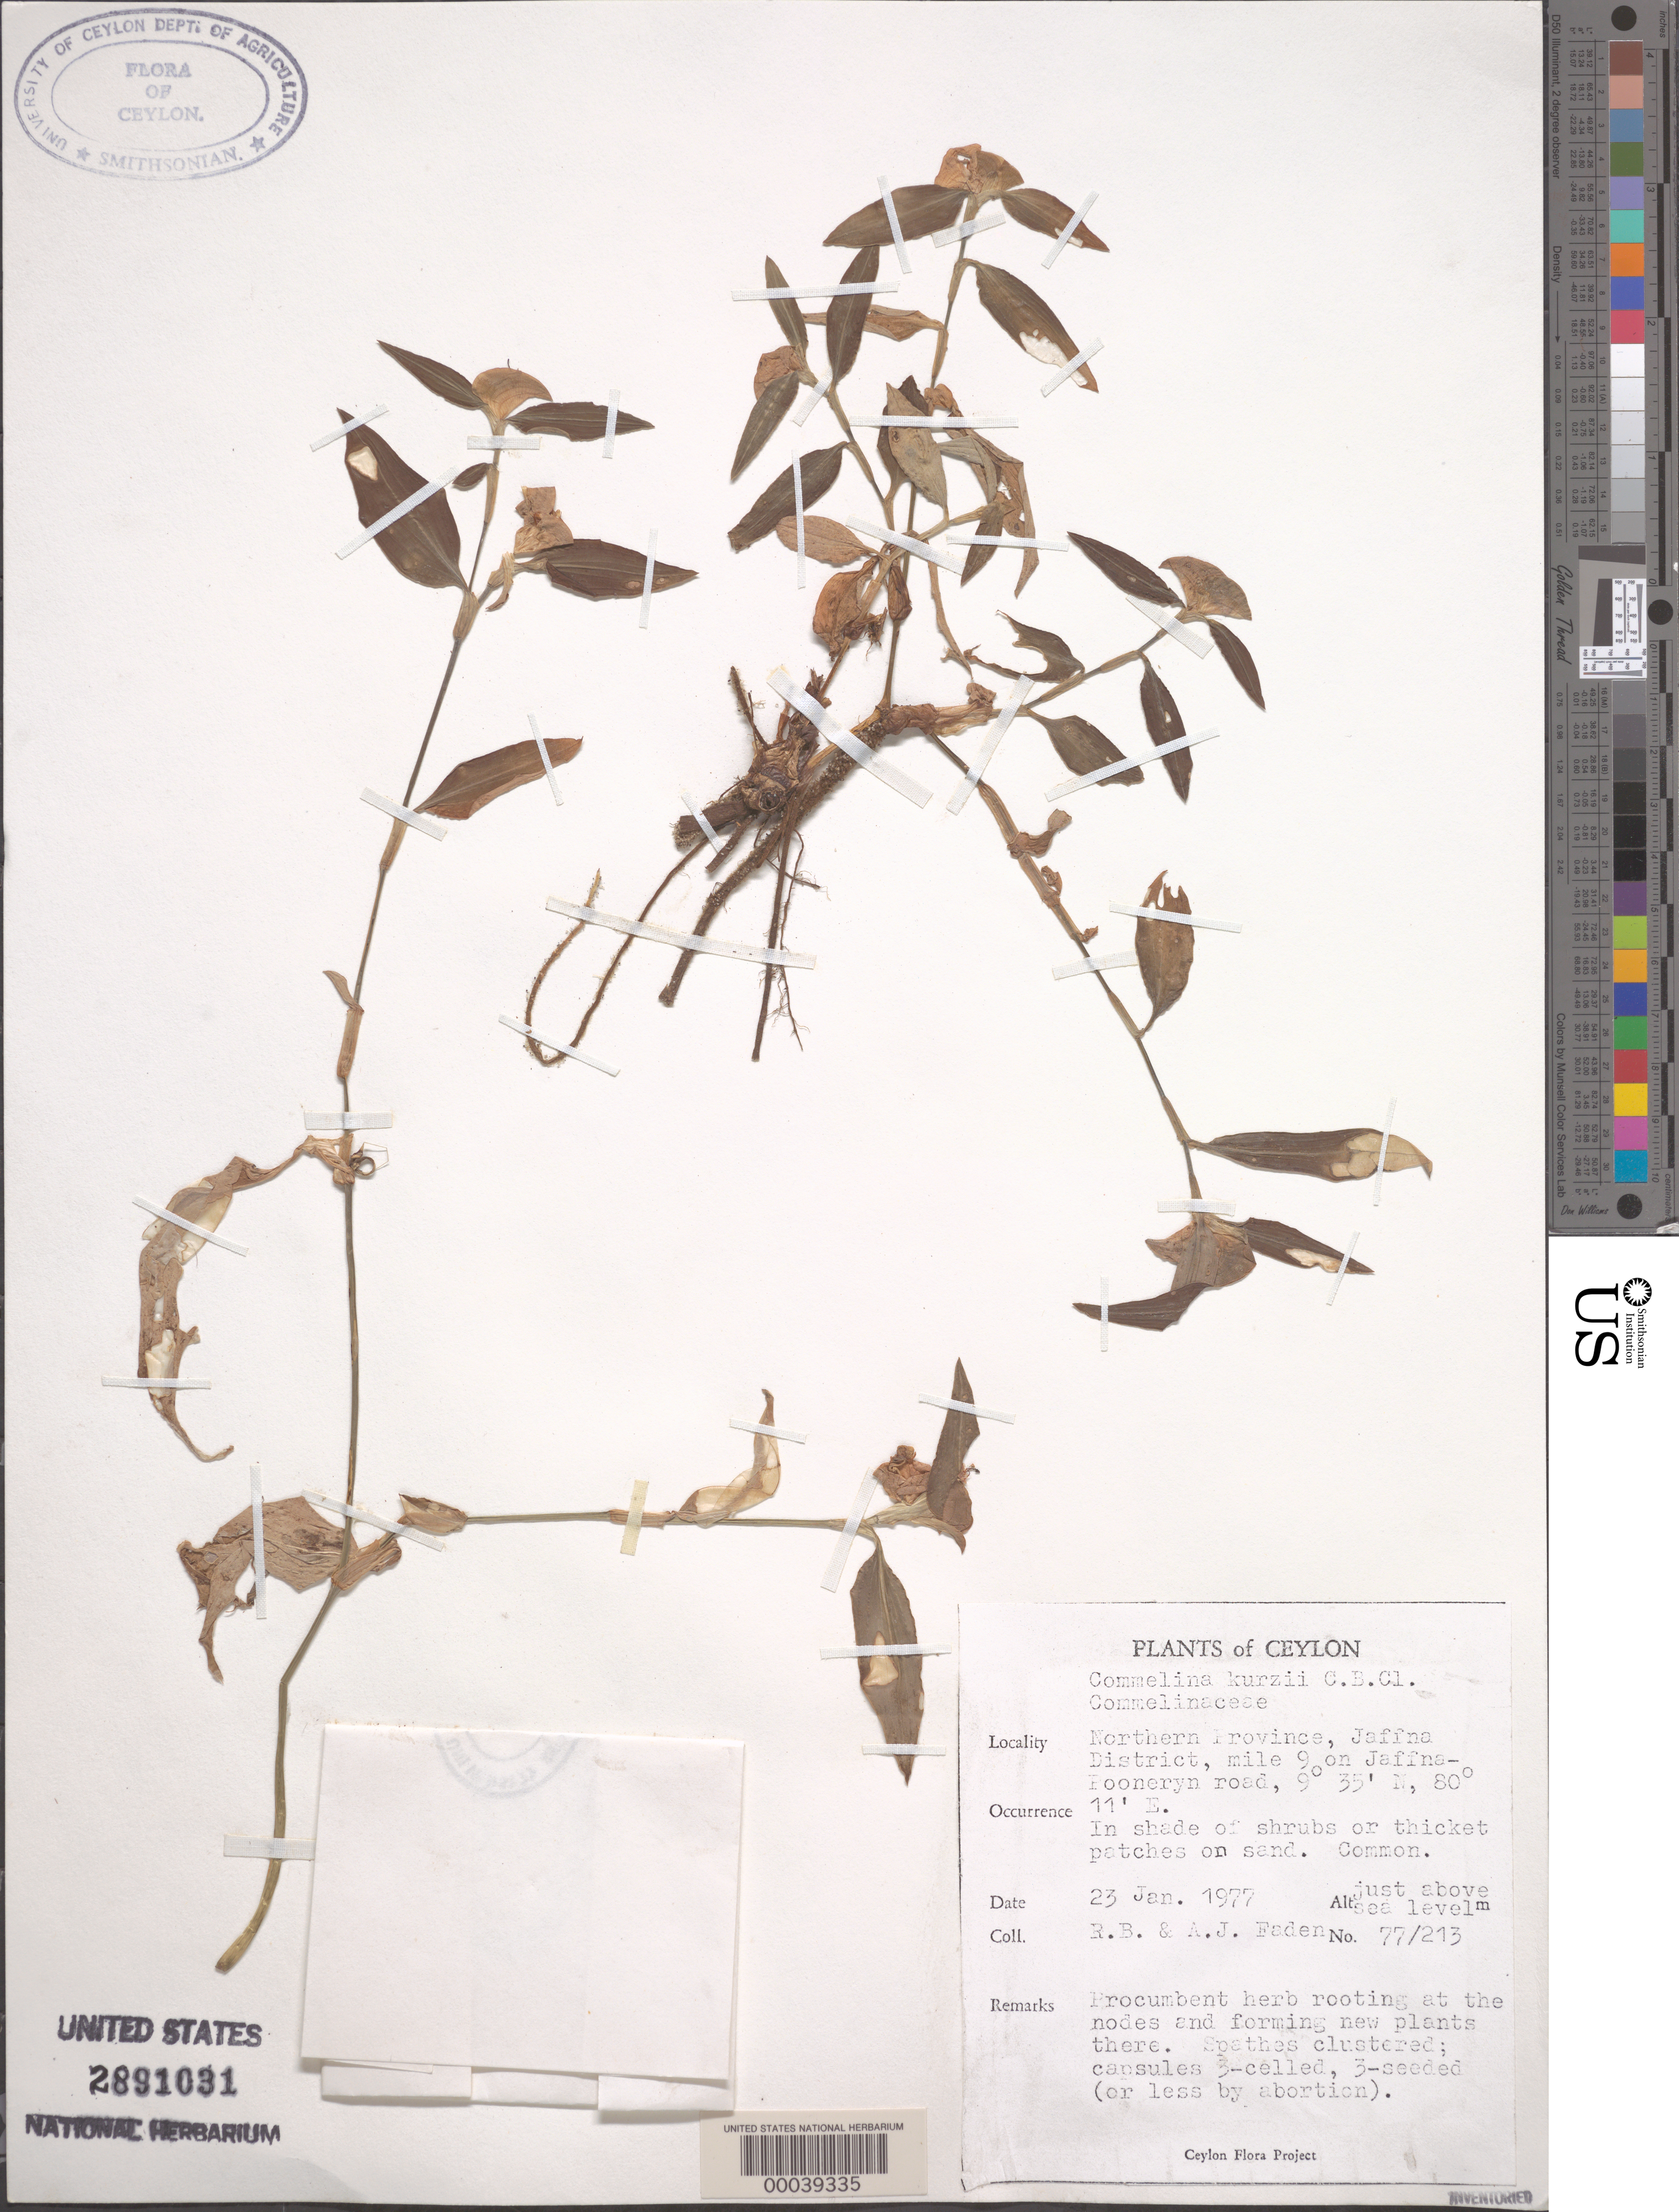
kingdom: Plantae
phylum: Tracheophyta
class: Liliopsida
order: Commelinales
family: Commelinaceae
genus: Commelina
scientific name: Commelina kurzii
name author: C.B. Clarke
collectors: R. B. Faden & A. J. Faden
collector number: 77/213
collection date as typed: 23 Jan 1977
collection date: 1977-01-23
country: Sri Lanka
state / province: Northern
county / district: Jaffna Dist.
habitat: Shade of shrubs; sandy soil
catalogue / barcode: US 2891031